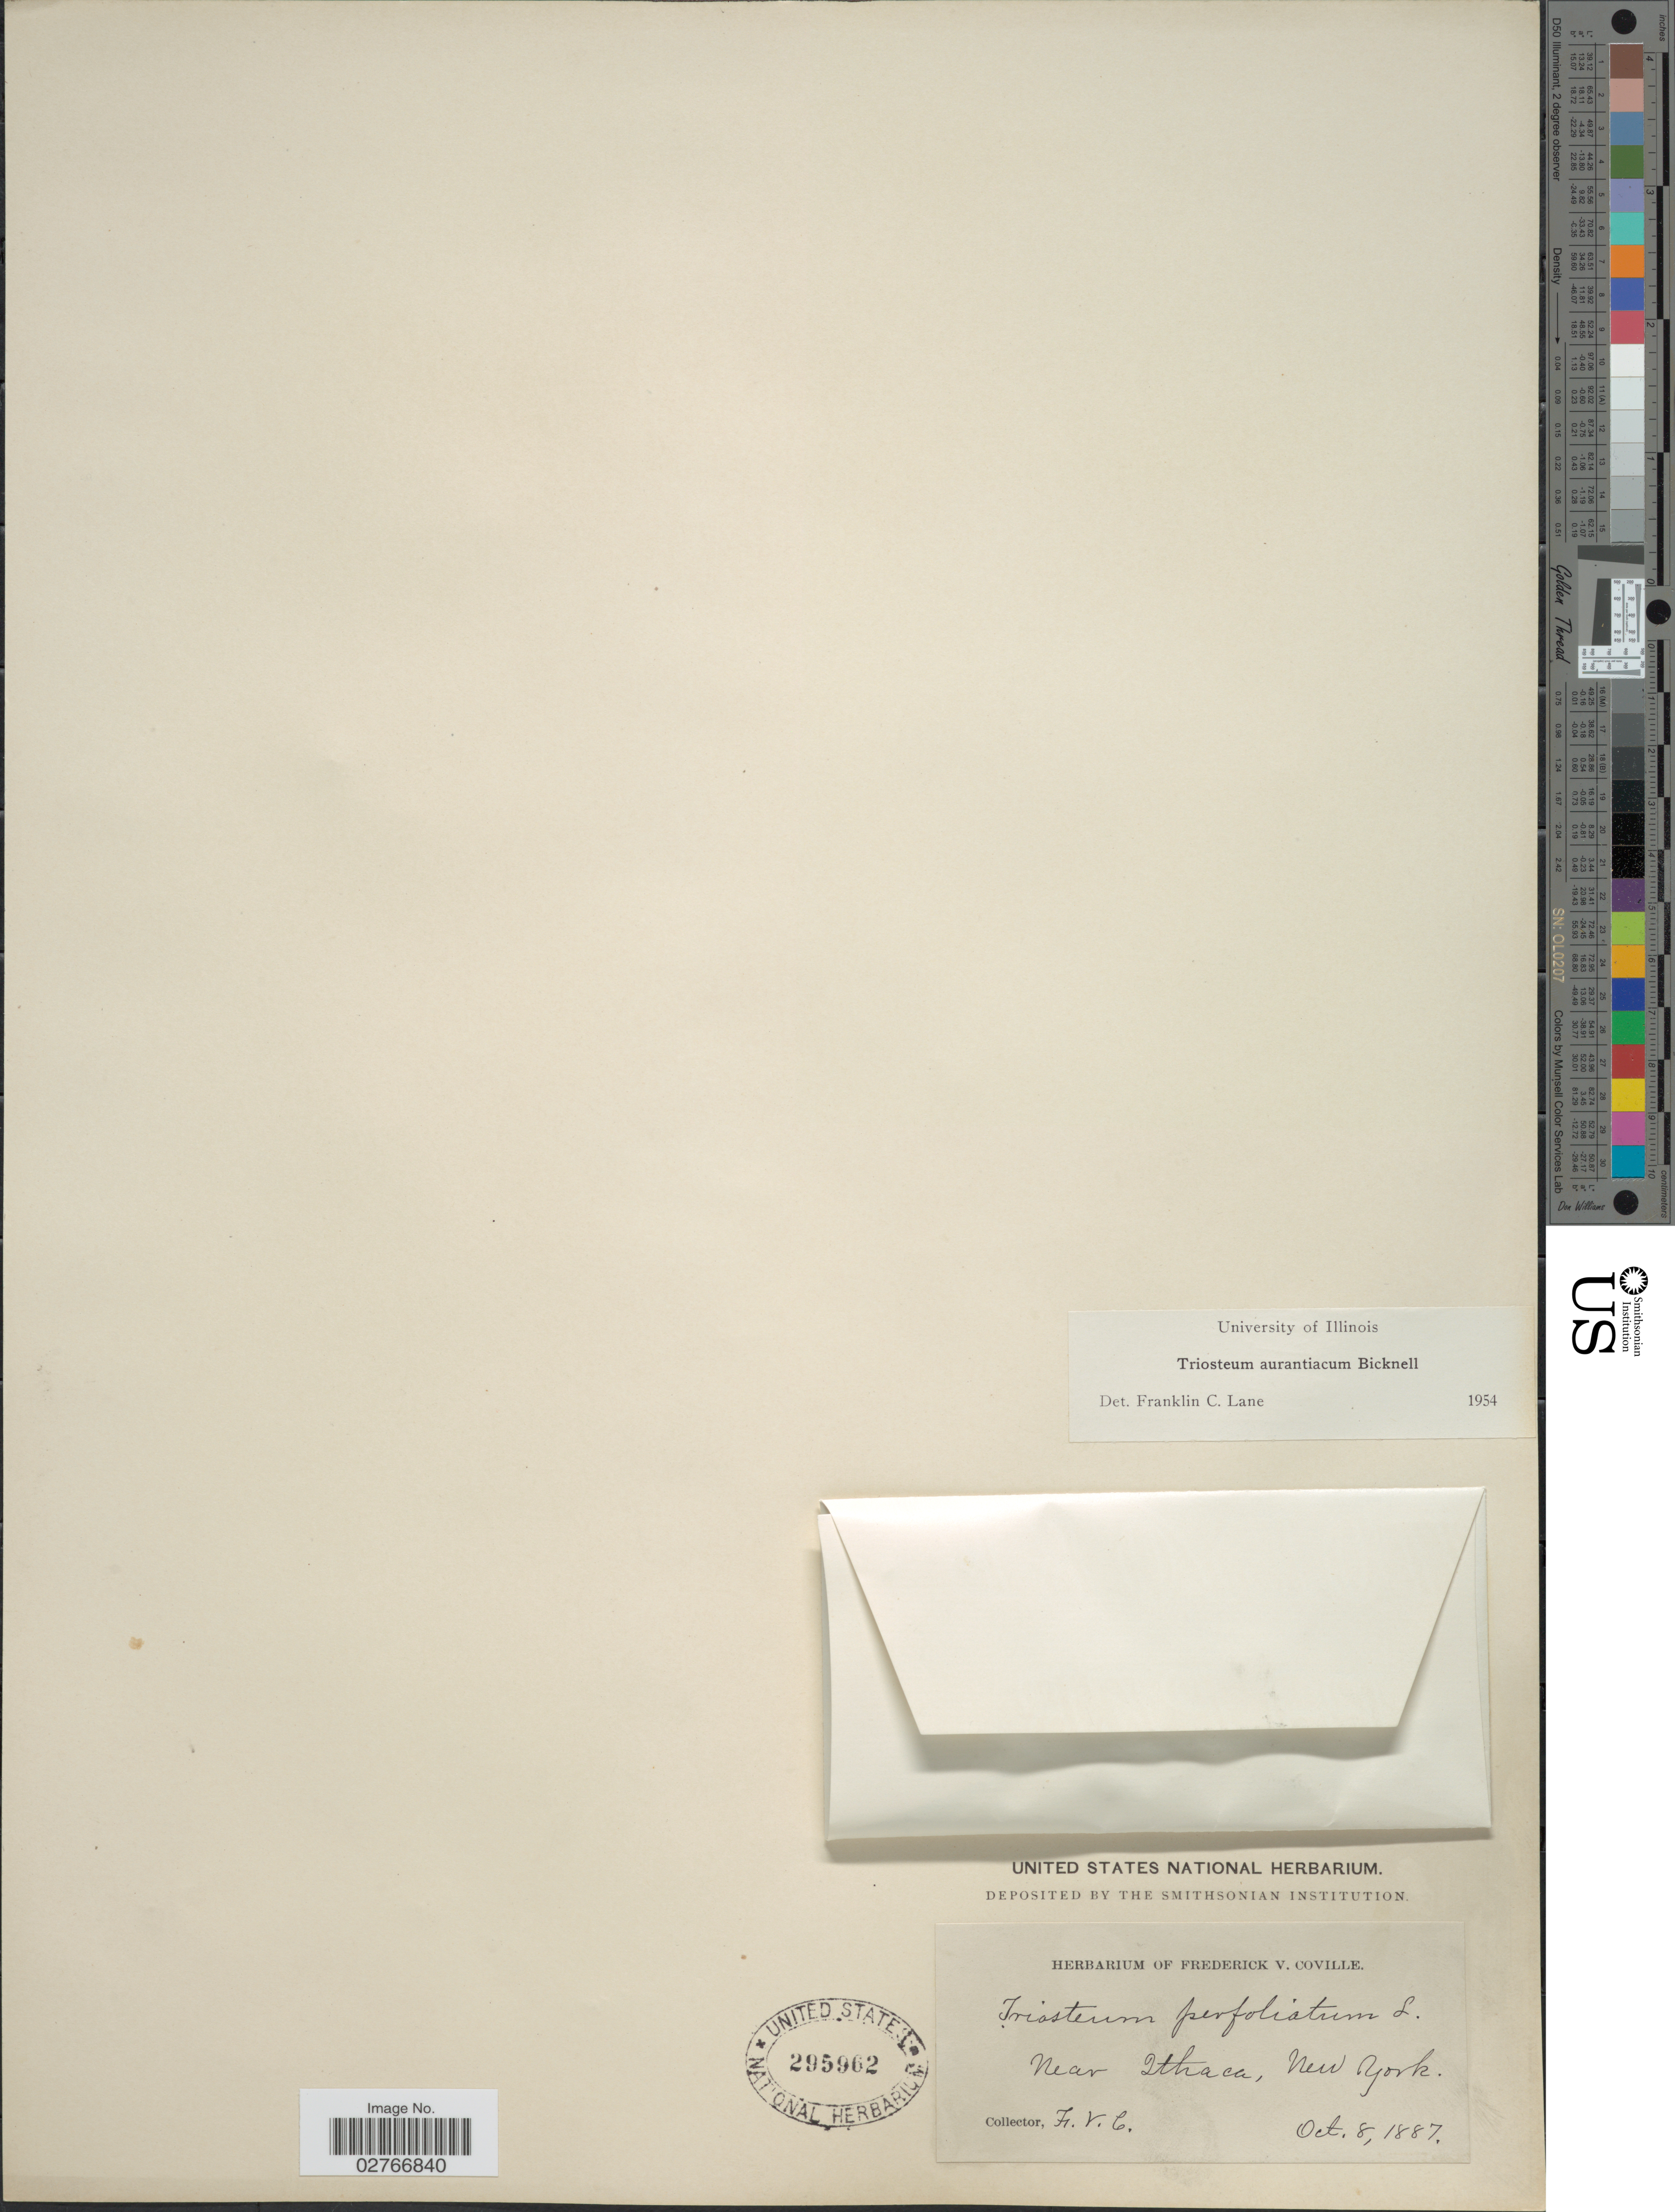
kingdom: Plantae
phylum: Tracheophyta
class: Magnoliopsida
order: Dipsacales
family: Caprifoliaceae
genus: Triosteum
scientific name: Triosteum aurantiacum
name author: E.P. Bicknell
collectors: F. V. Coville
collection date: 1887-10-08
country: United States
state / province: New York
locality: Near Ithaca.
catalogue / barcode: US 295962